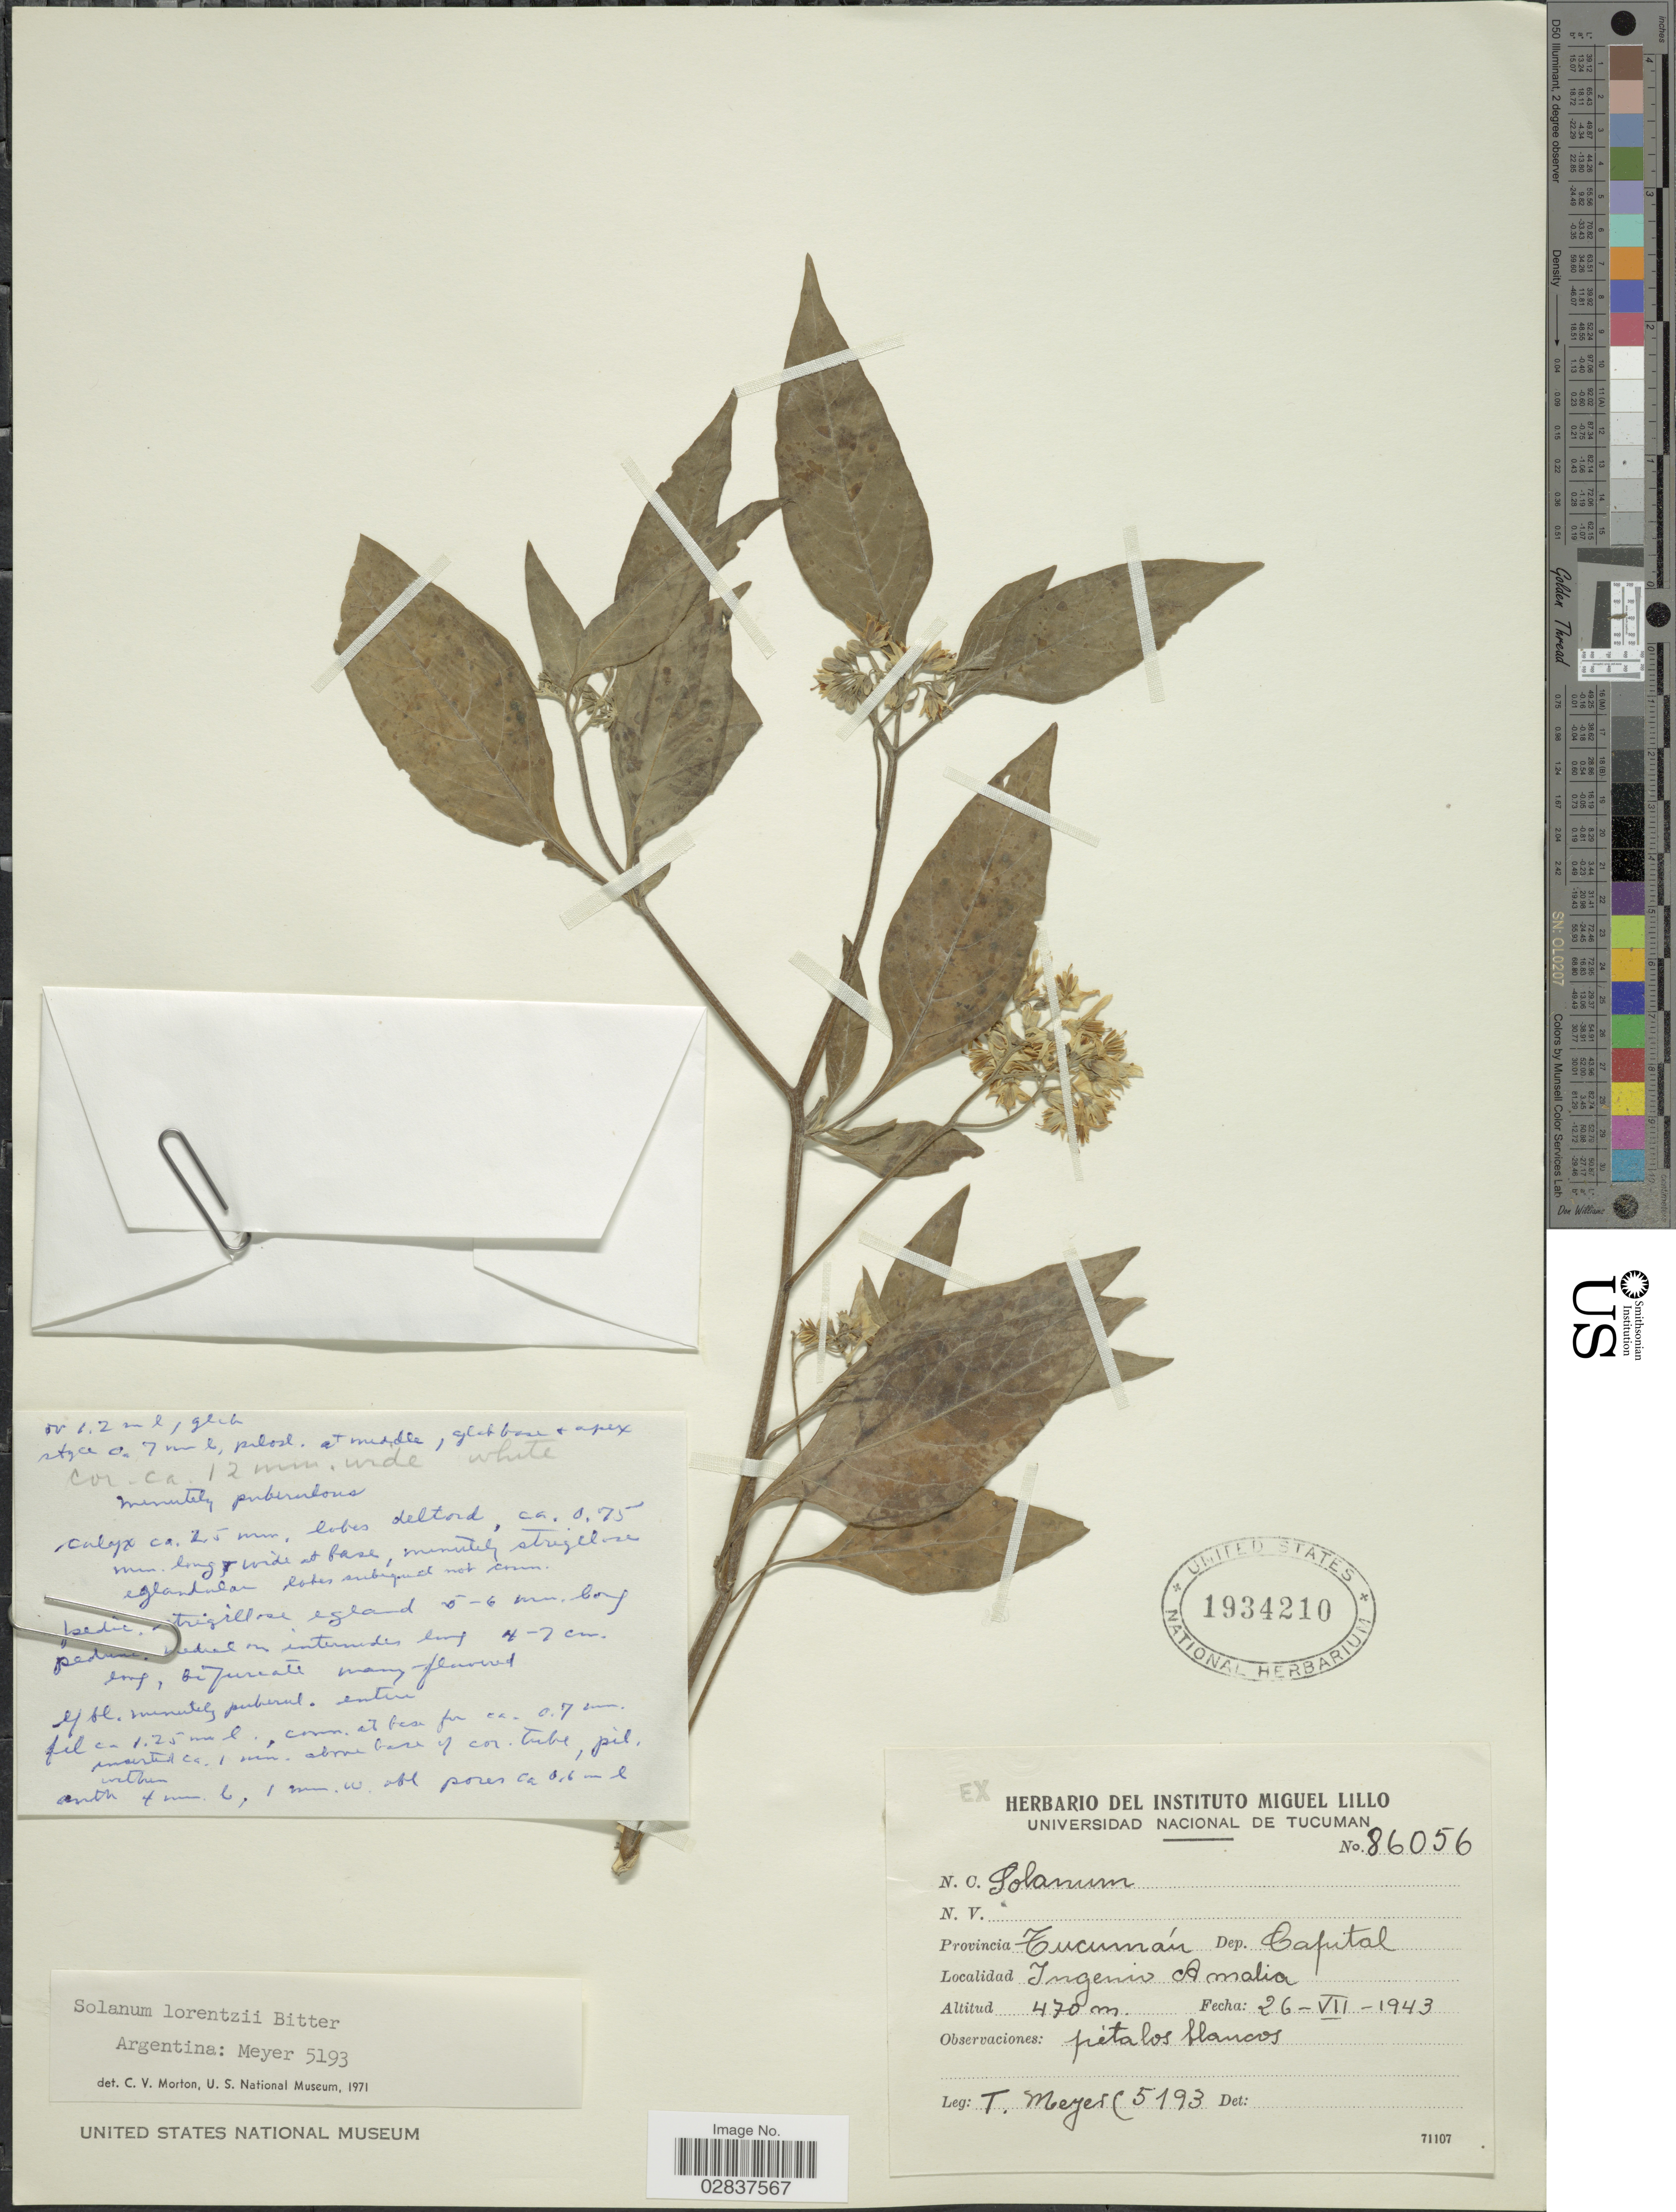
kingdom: Plantae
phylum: Tracheophyta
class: Magnoliopsida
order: Solanales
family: Solanaceae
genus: Solanum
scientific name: Solanum lorentzii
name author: Bitter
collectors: T. Meyer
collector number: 5193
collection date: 1943-07-26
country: Argentina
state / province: Tucuman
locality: Dep. Capital, Ingenio Amalia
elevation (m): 470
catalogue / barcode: US 1934210